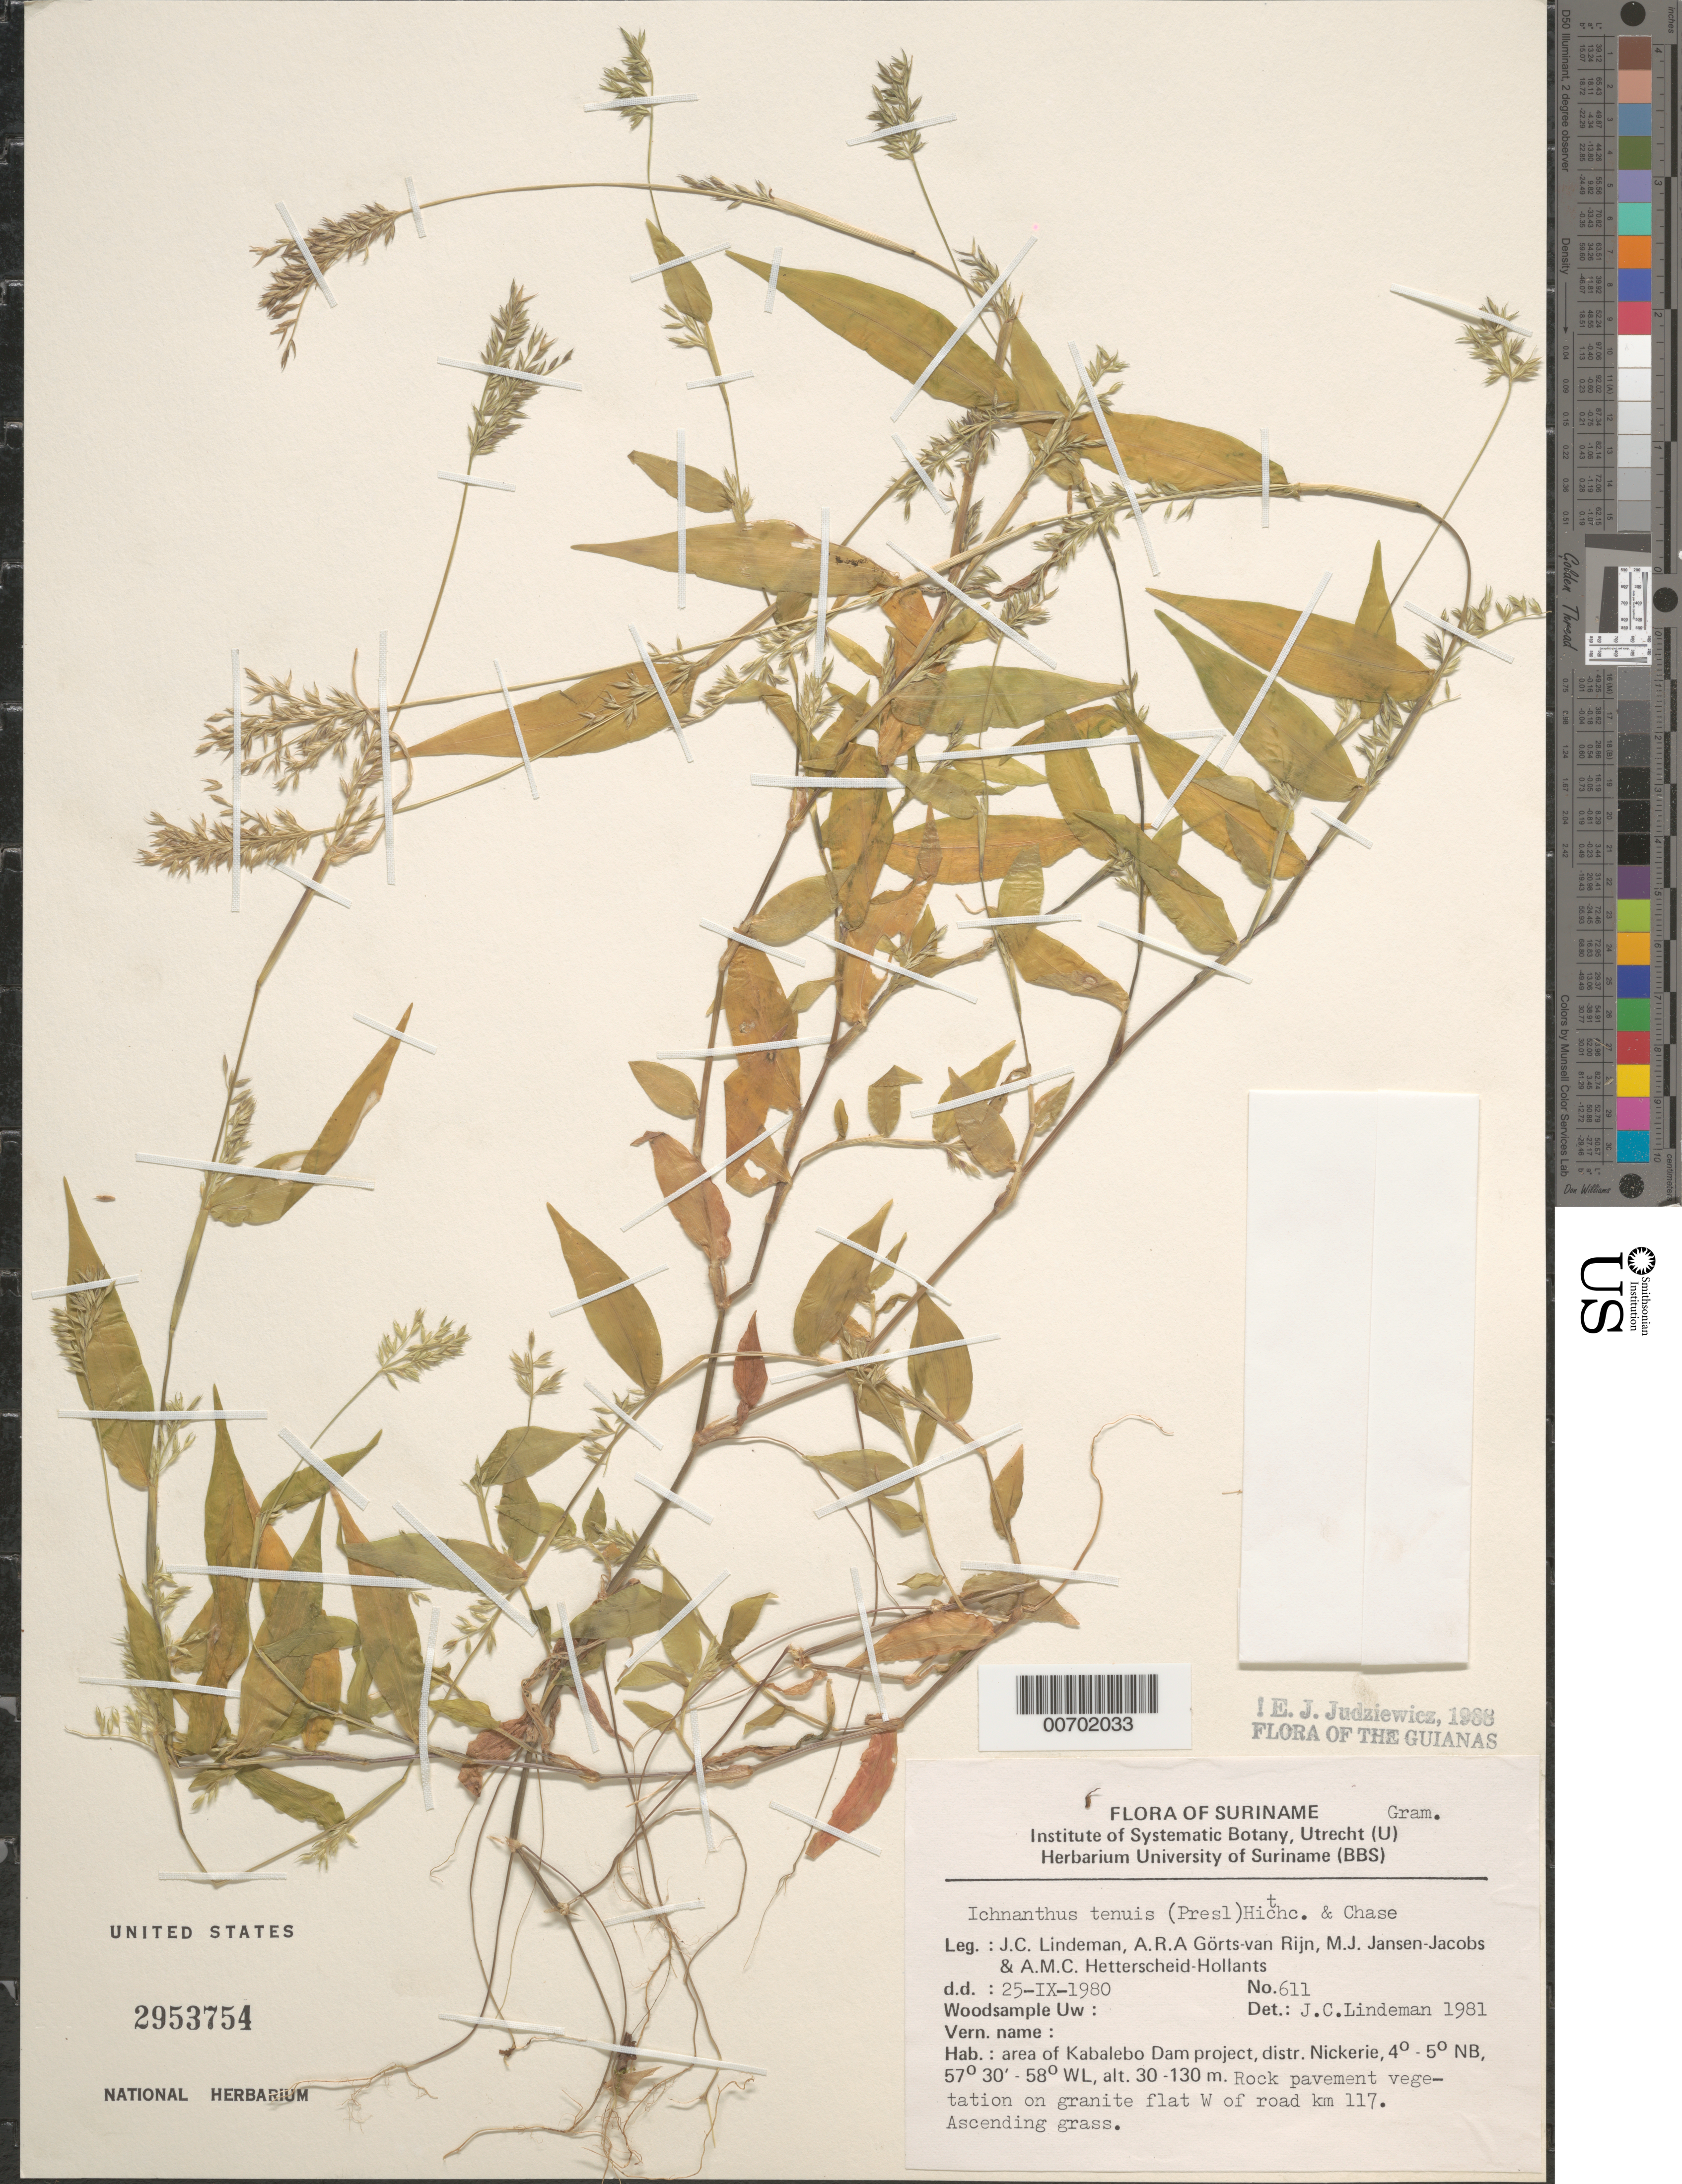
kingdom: Plantae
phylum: Tracheophyta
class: Liliopsida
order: Poales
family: Poaceae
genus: Ichnanthus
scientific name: Ichnanthus tenuis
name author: (J. Presl) Hitchc. & Chase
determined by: Lindeman, J. C.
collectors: J. C. Lindeman, A. .R. A. Görts-van Rijn, M. J. Jansen-Jacobs & A. Hetterscheid-Hollants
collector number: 80 611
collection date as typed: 25-Sep-80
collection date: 1980-09-25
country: Suriname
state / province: Nickerie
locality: Kabalebo Dam project area; W of road km 117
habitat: Rock pavement vegetation on granite flat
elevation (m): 30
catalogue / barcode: US 2953754